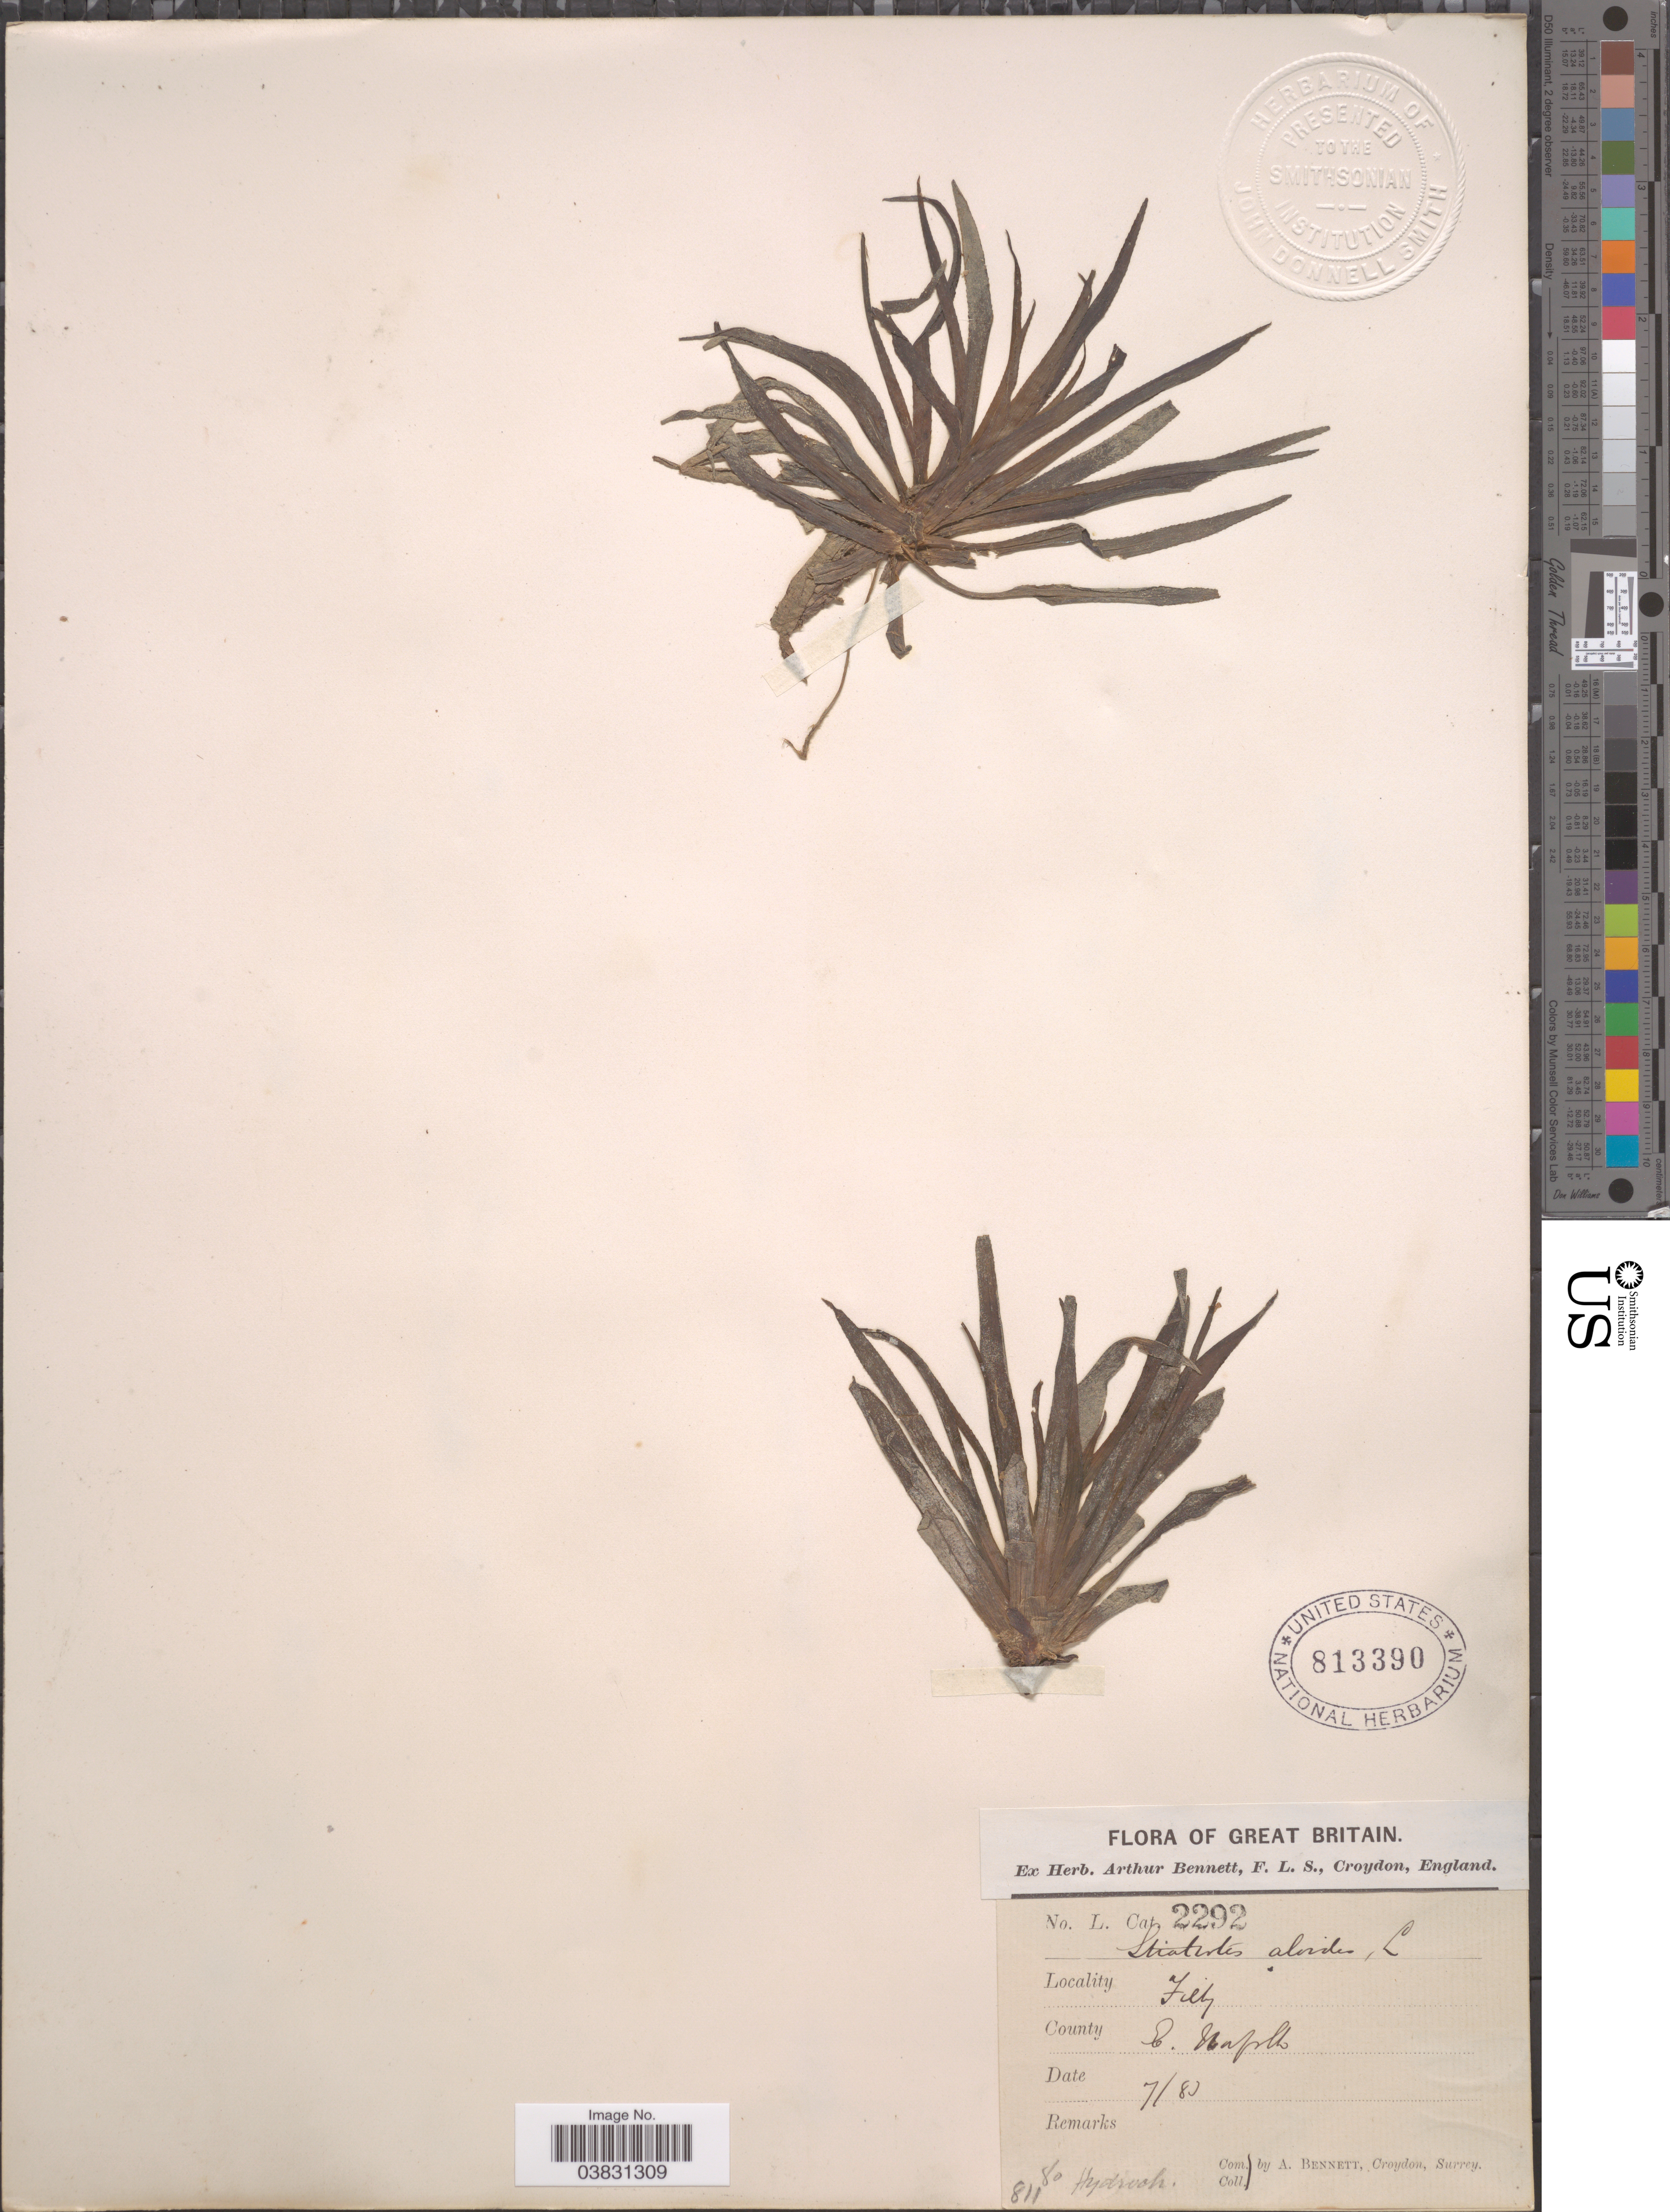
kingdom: Plantae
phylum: Tracheophyta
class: Liliopsida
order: Alismatales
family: Hydrocharitaceae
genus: Stratiotes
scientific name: Stratiotes aloides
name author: L.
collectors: A. Bennett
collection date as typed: Transcribed d/m/y: /7/80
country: United Kingdom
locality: Great Britain. Filby. County E. Norfolk.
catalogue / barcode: US 813390